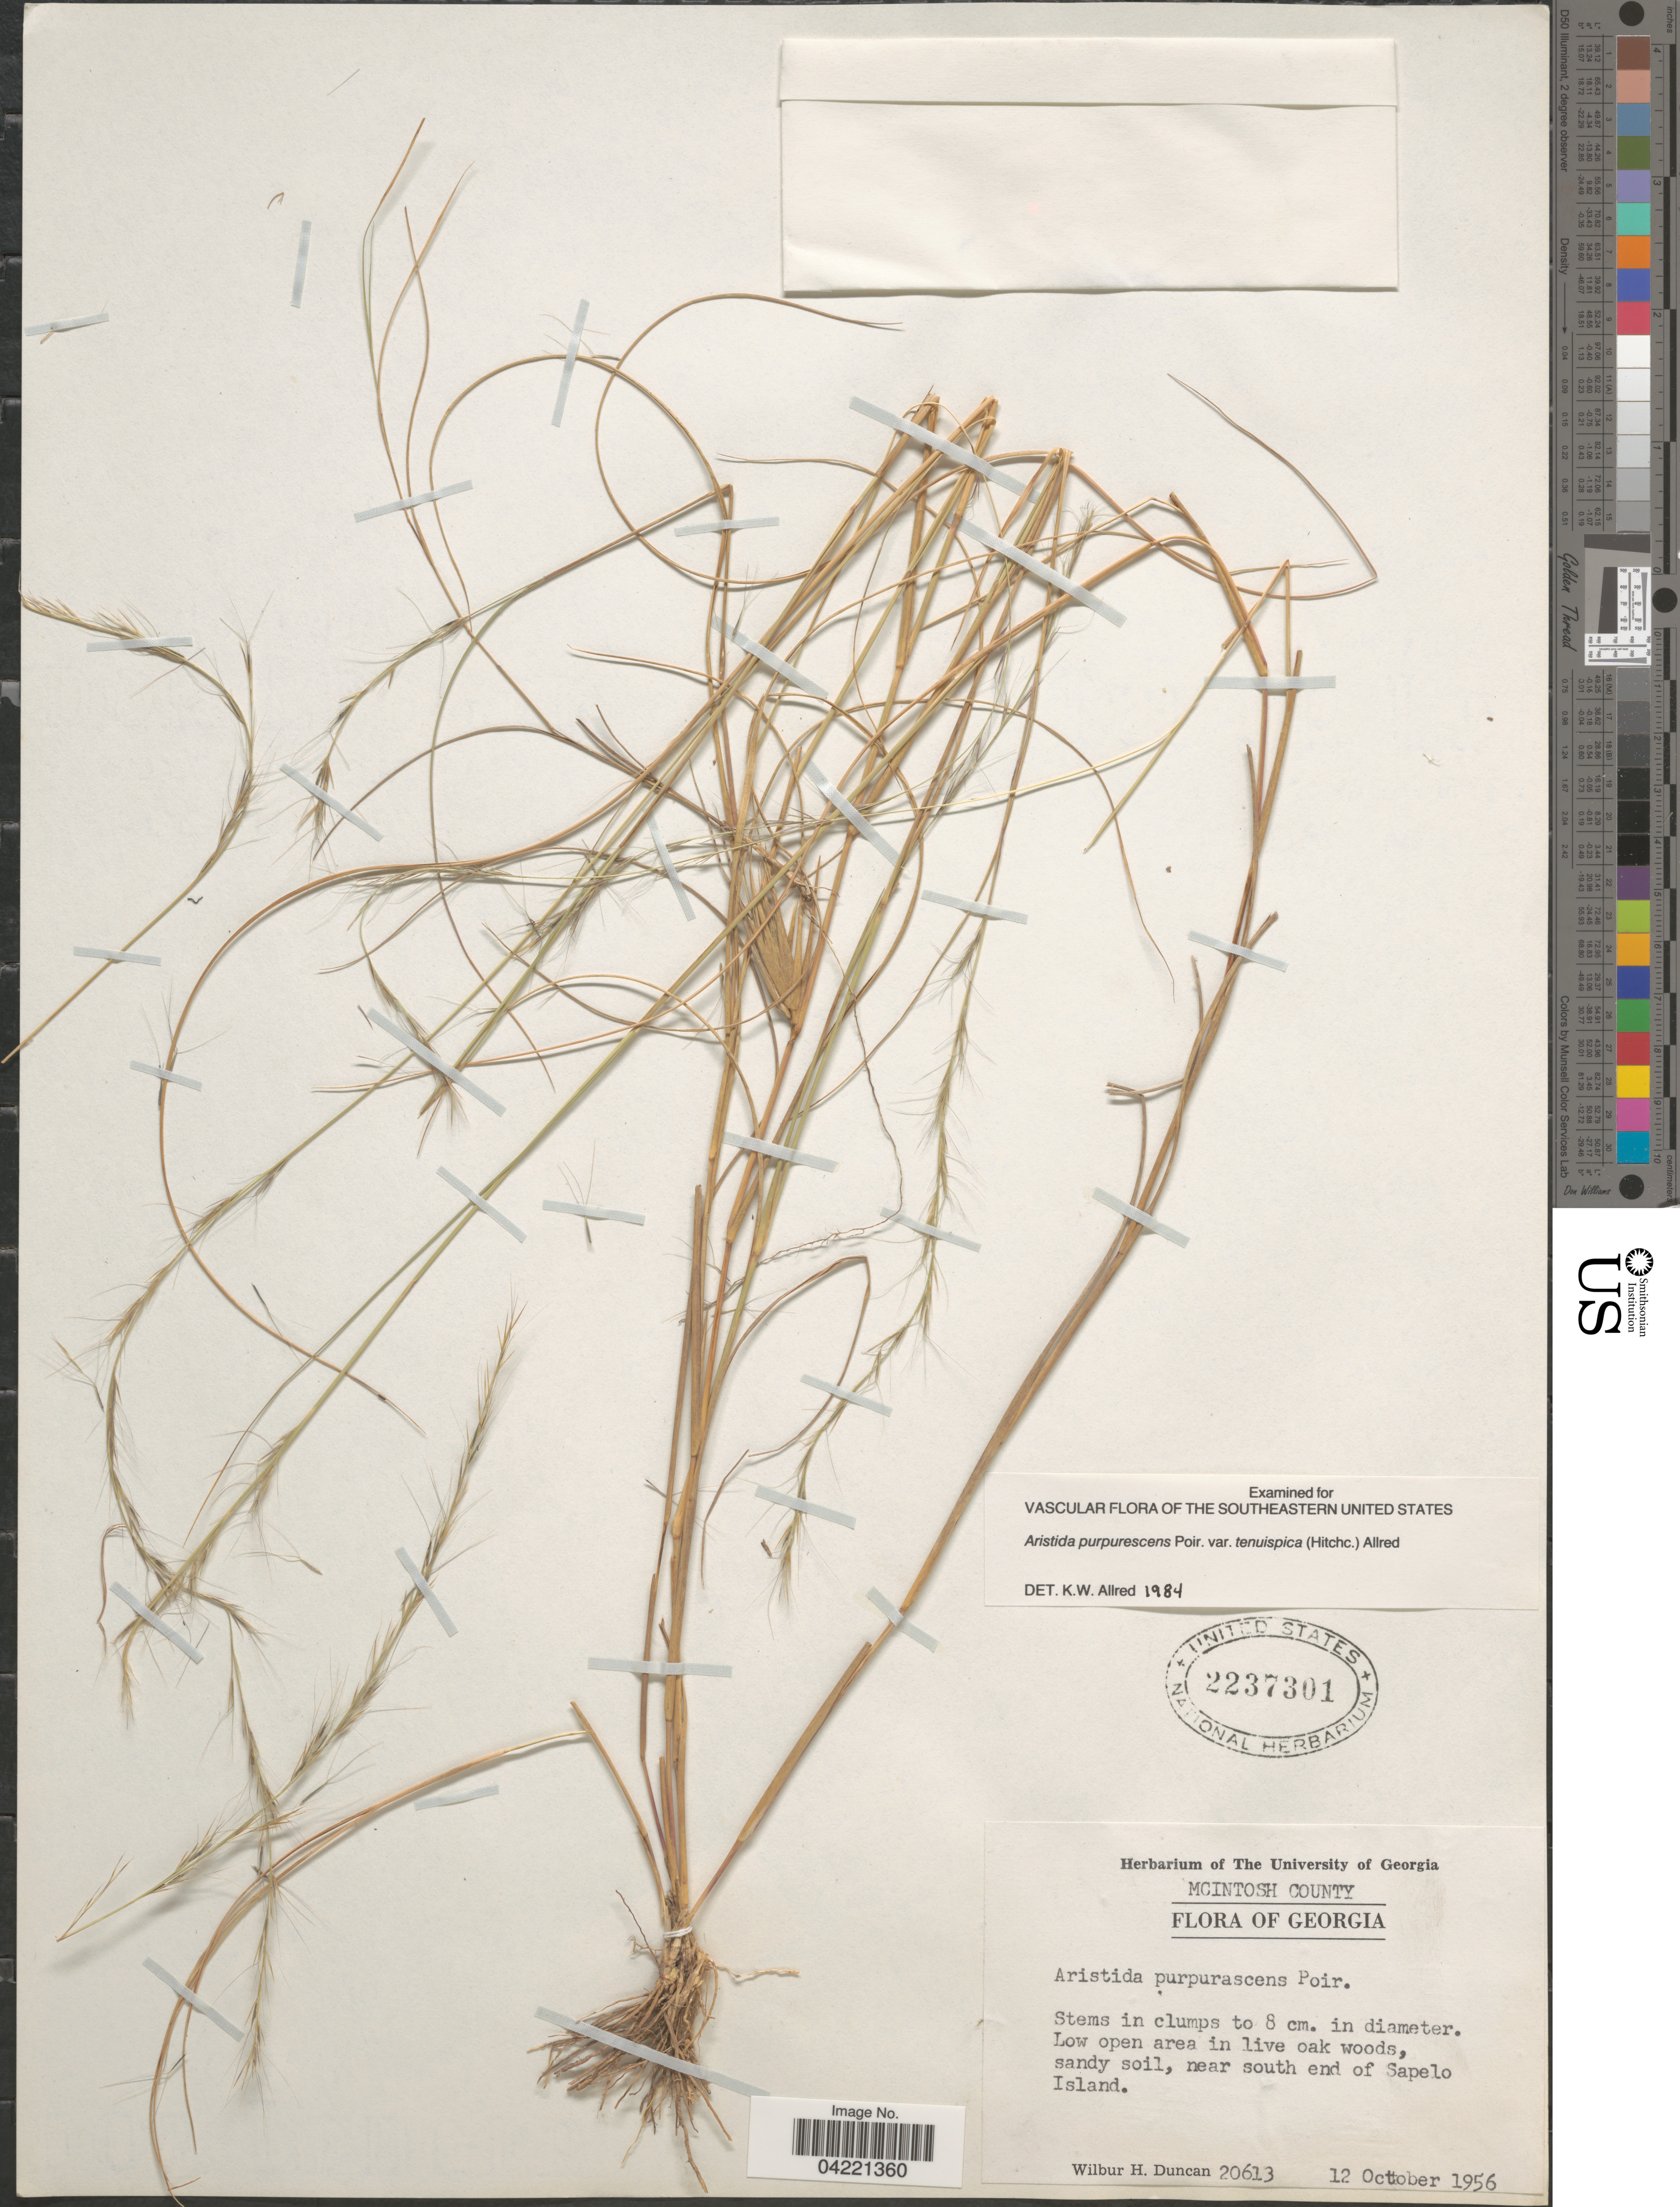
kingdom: Plantae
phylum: Tracheophyta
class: Liliopsida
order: Poales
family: Poaceae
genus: Aristida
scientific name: Aristida purpurascens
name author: Poir.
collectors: W. H. Duncan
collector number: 20613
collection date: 1956-10-12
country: United States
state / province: Georgia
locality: McIntosh County. Low open area in live oak woods, sandy soil, near south end of Sapelo Island.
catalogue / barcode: US 2237301